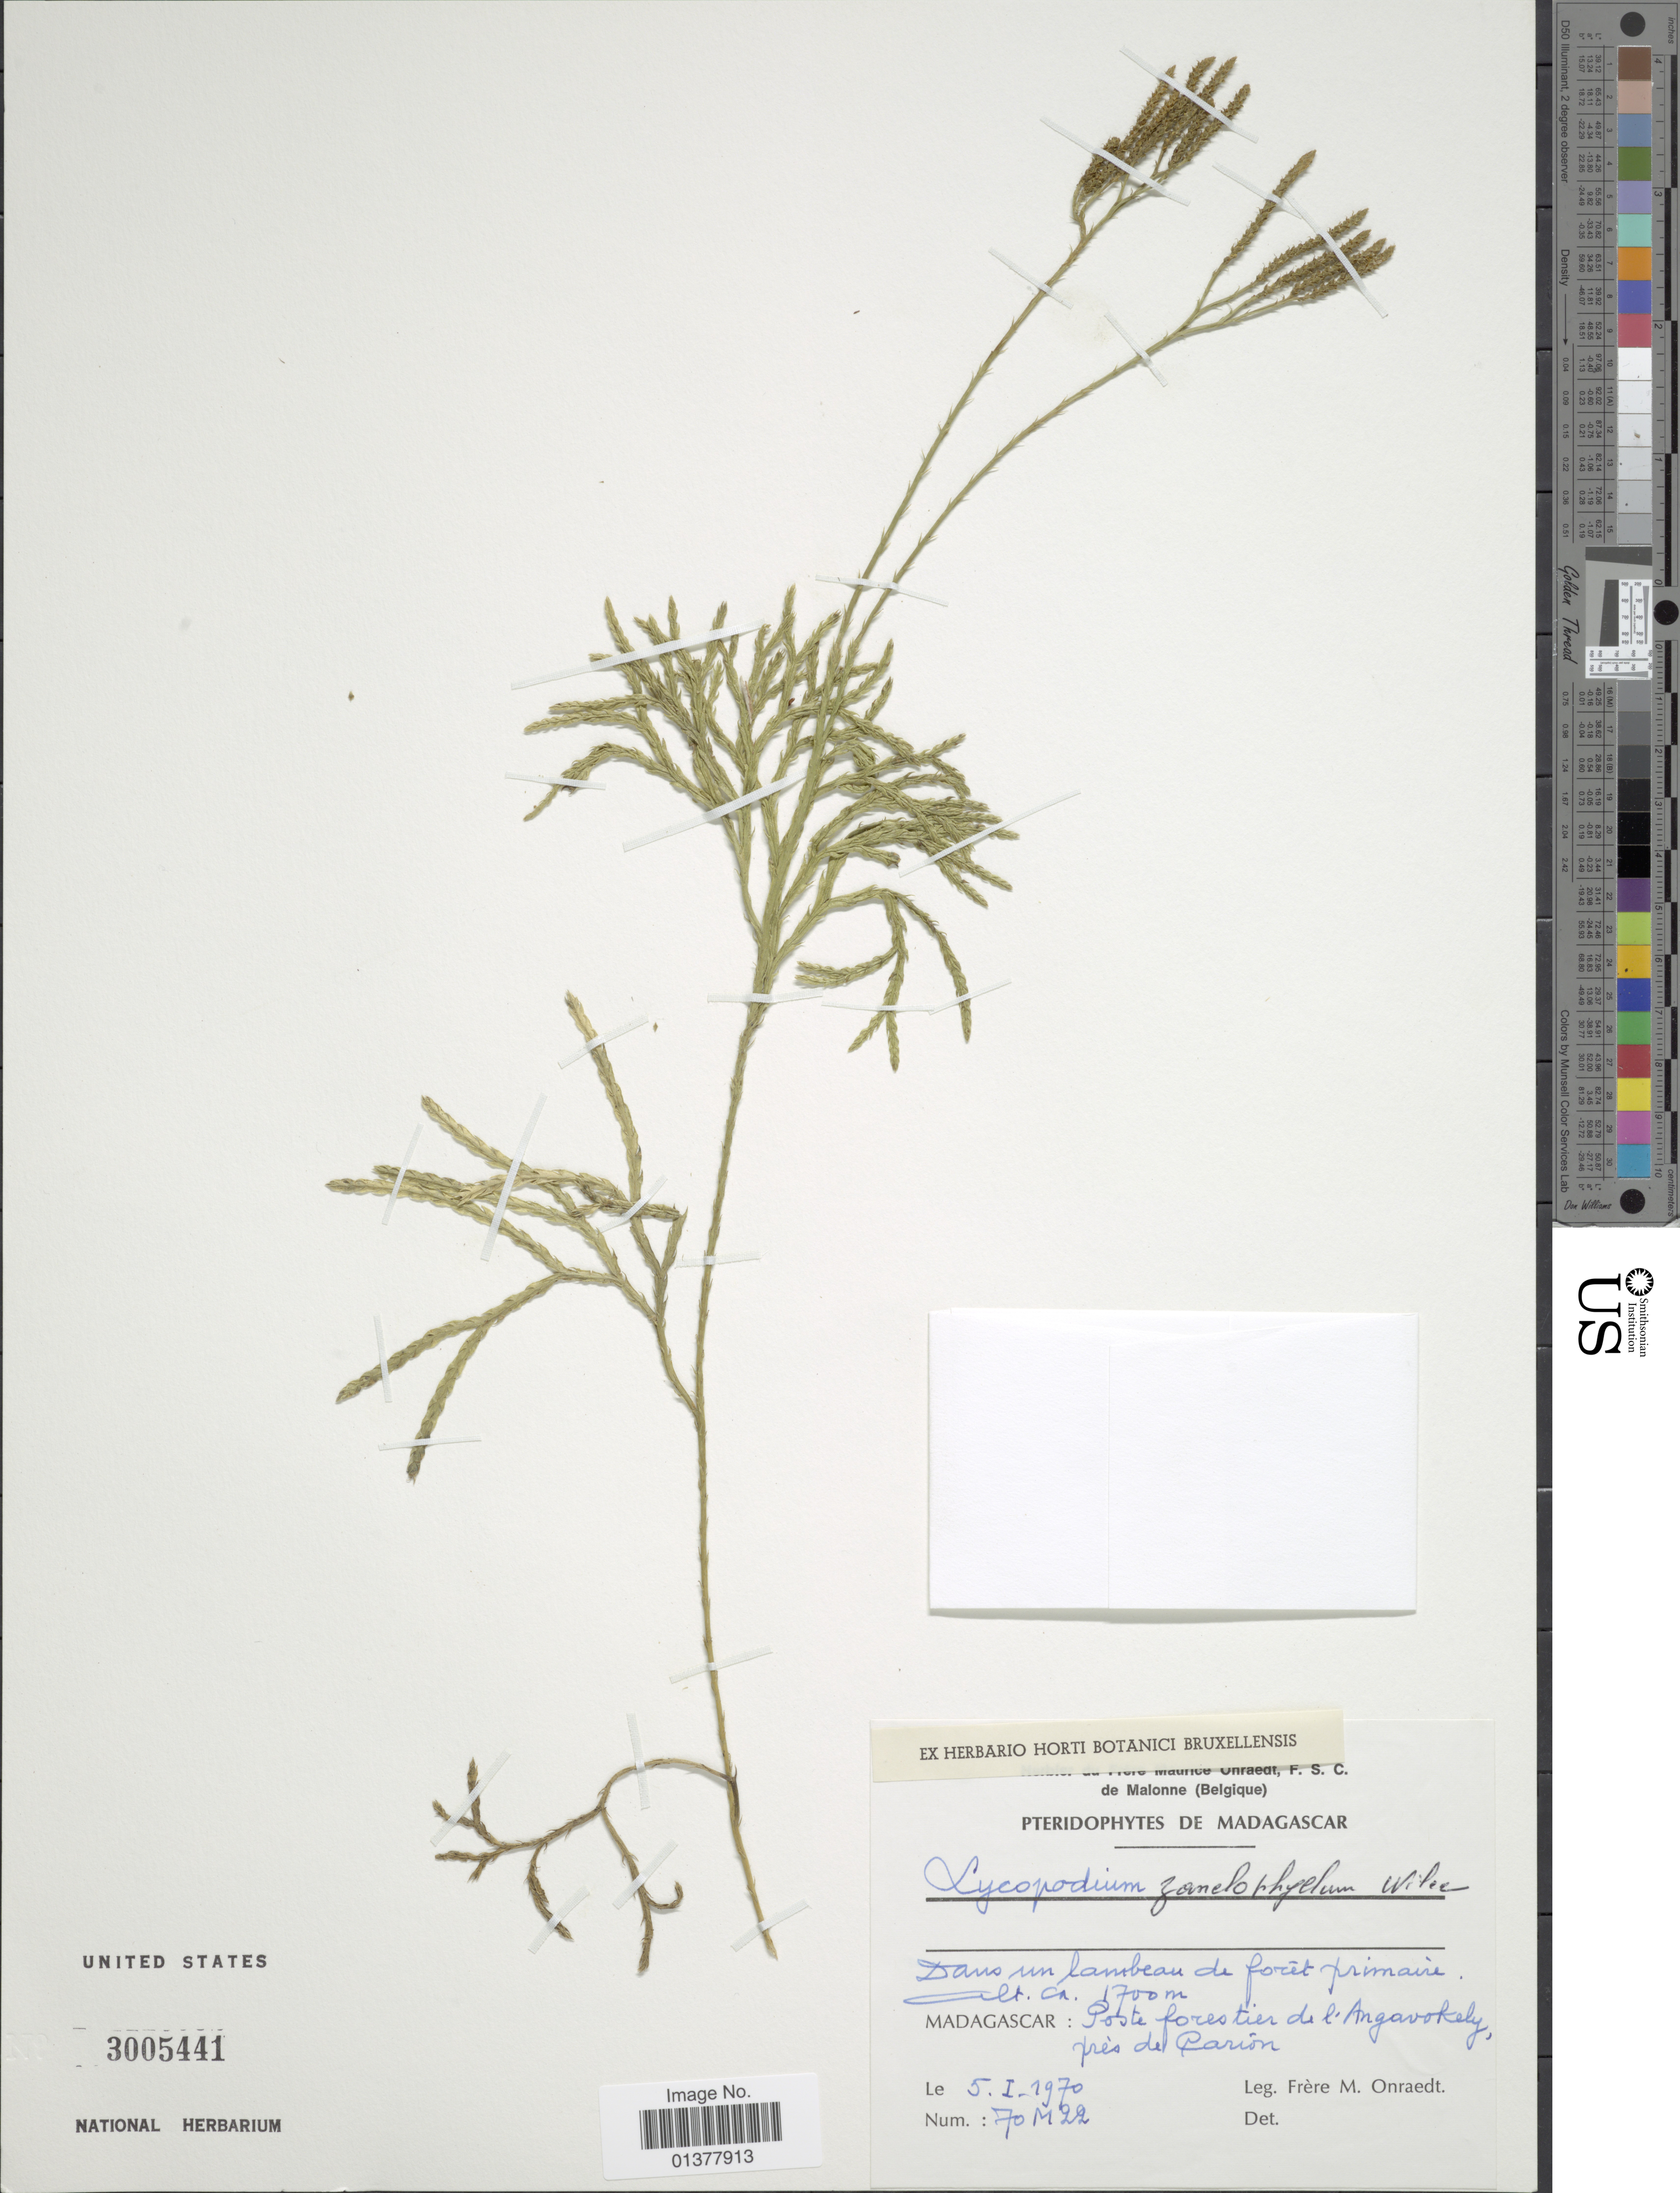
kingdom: Plantae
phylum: Tracheophyta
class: Lycopodiopsida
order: Lycopodiales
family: Lycopodiaceae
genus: Diphasiastrum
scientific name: Diphasiastrum zanclophyllum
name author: (J.H. Wilce) Holub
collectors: F. Onraedt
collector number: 70M22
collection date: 1970-01-05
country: Madagascar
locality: Poste forestien de l'Angavokely, pres de Parion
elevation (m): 1700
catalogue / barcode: US 3005441